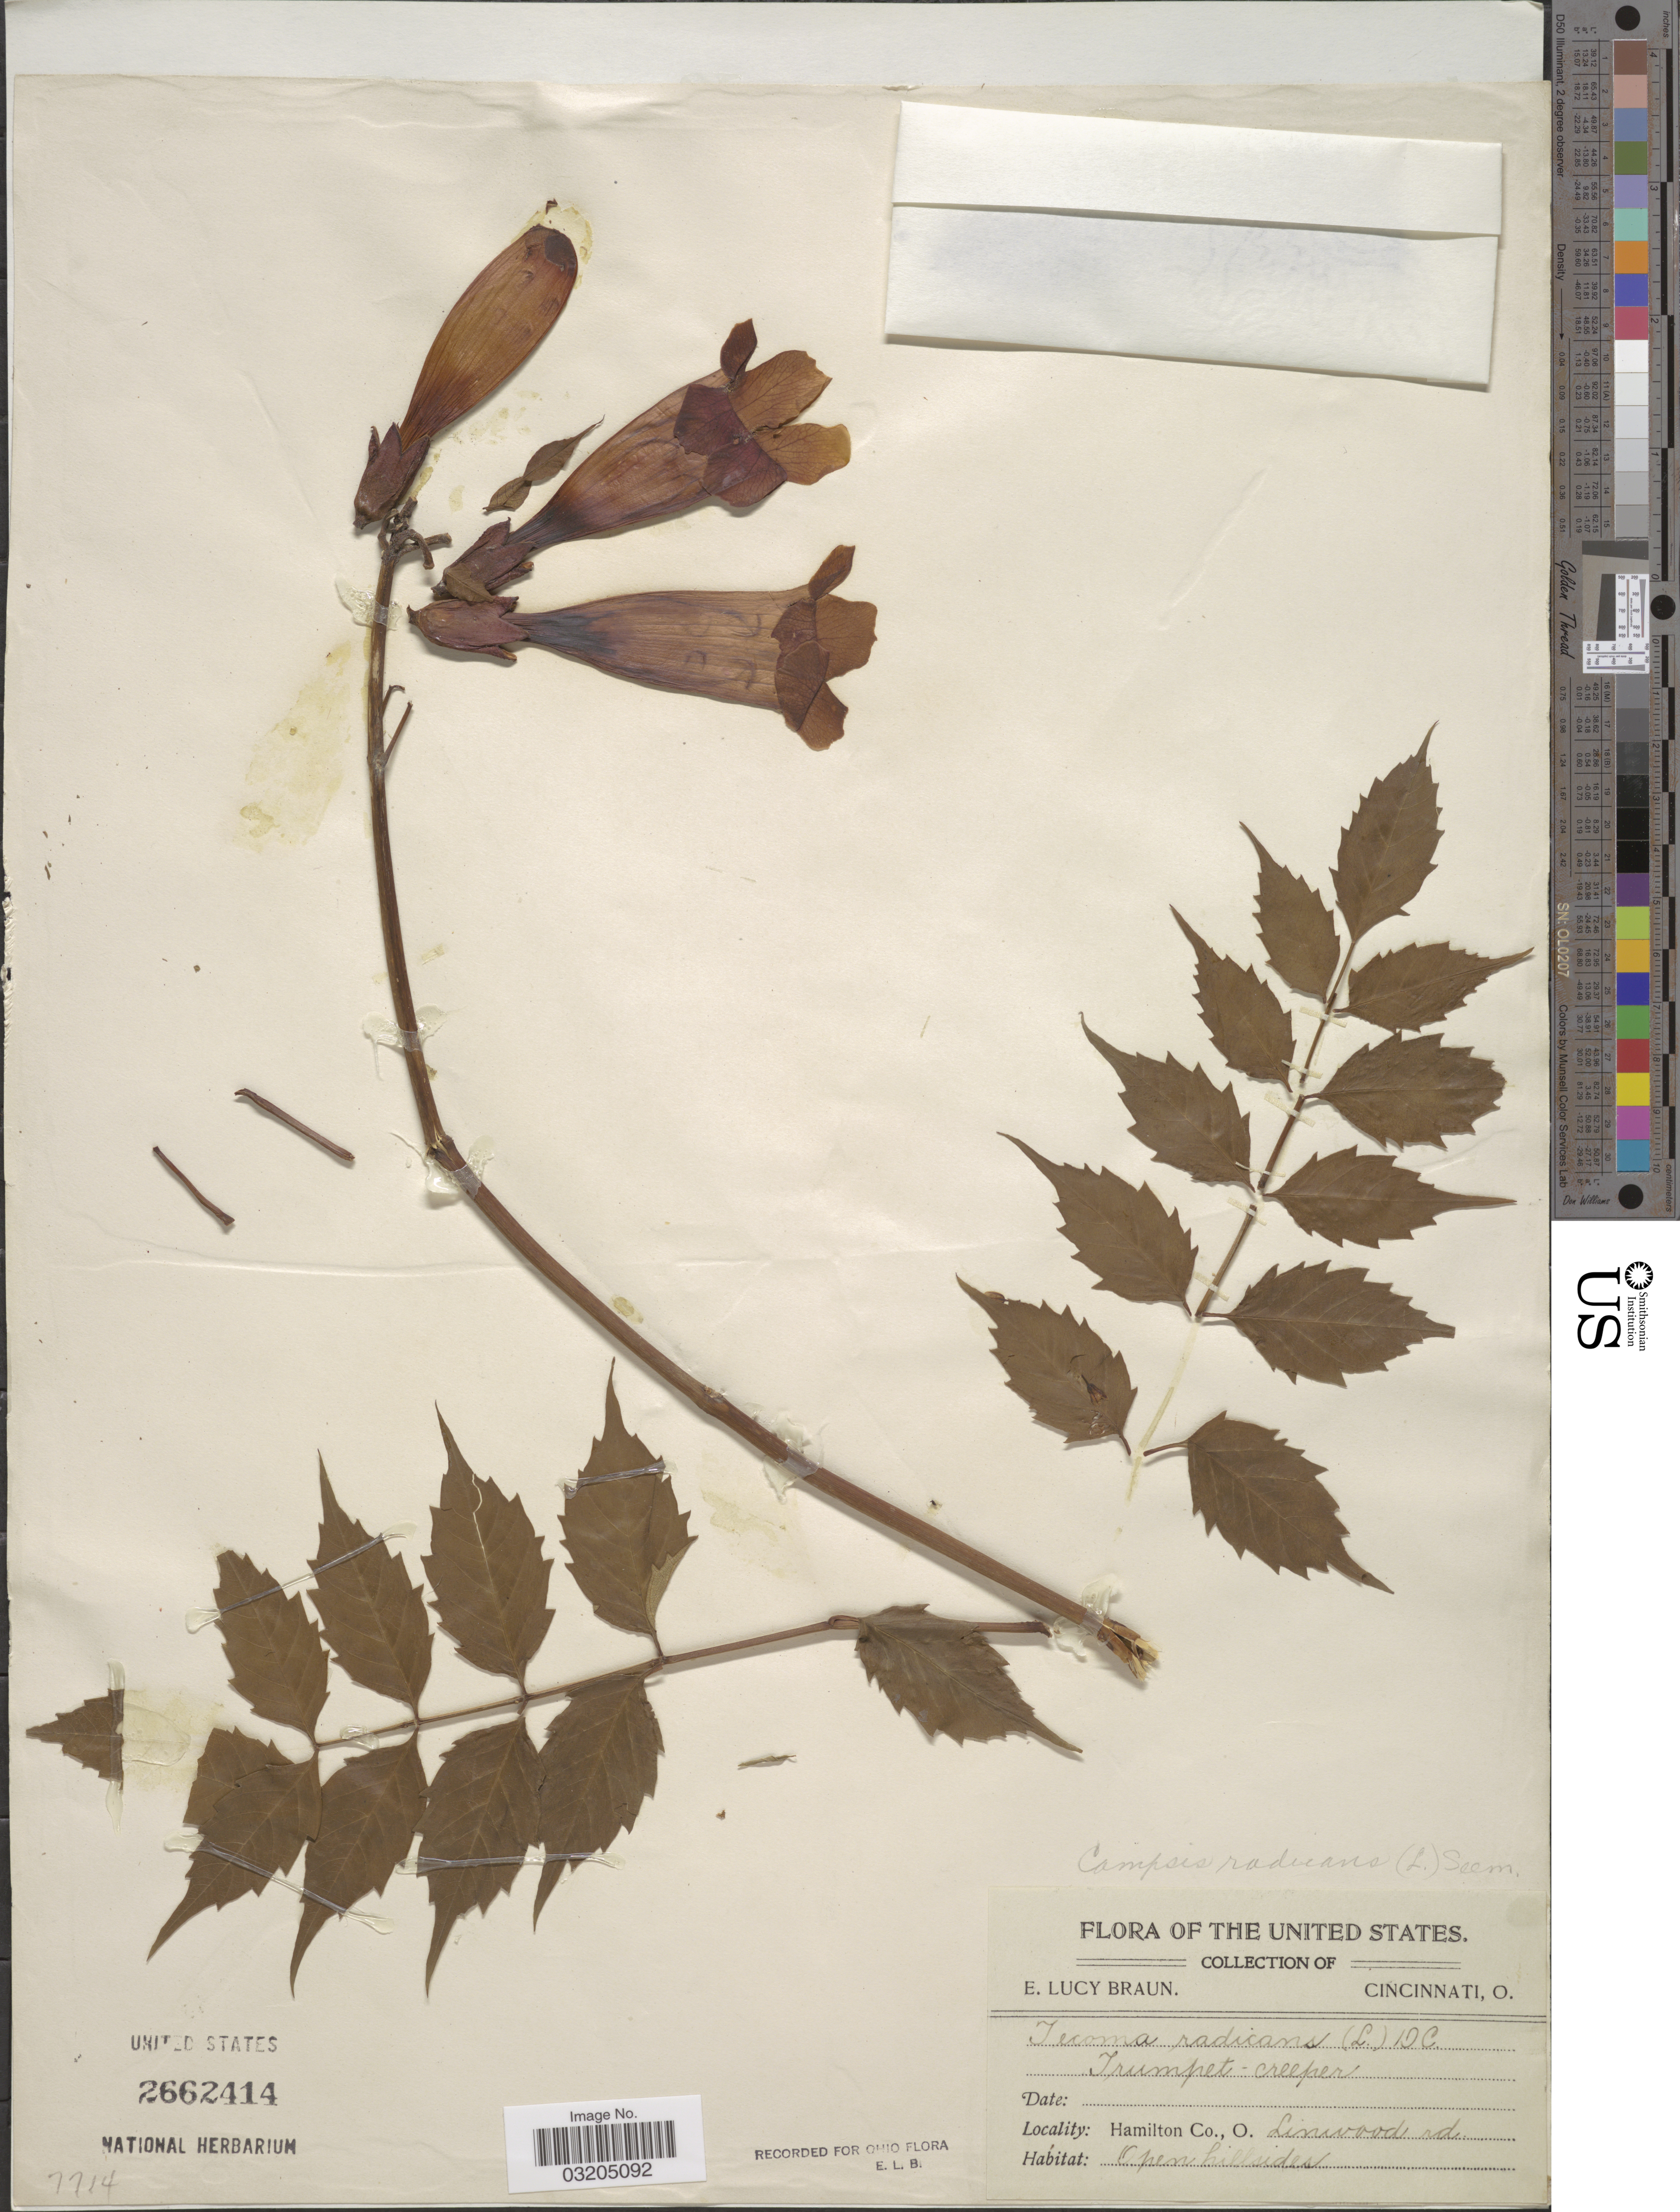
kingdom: Plantae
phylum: Tracheophyta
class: Magnoliopsida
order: Lamiales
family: Bignoniaceae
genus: Campsis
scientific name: Campsis radicans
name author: (L.) Seem.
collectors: E. L. Braun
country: United States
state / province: Ohio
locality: Hamilton Co. Linwood rd.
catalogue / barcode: US 2662414